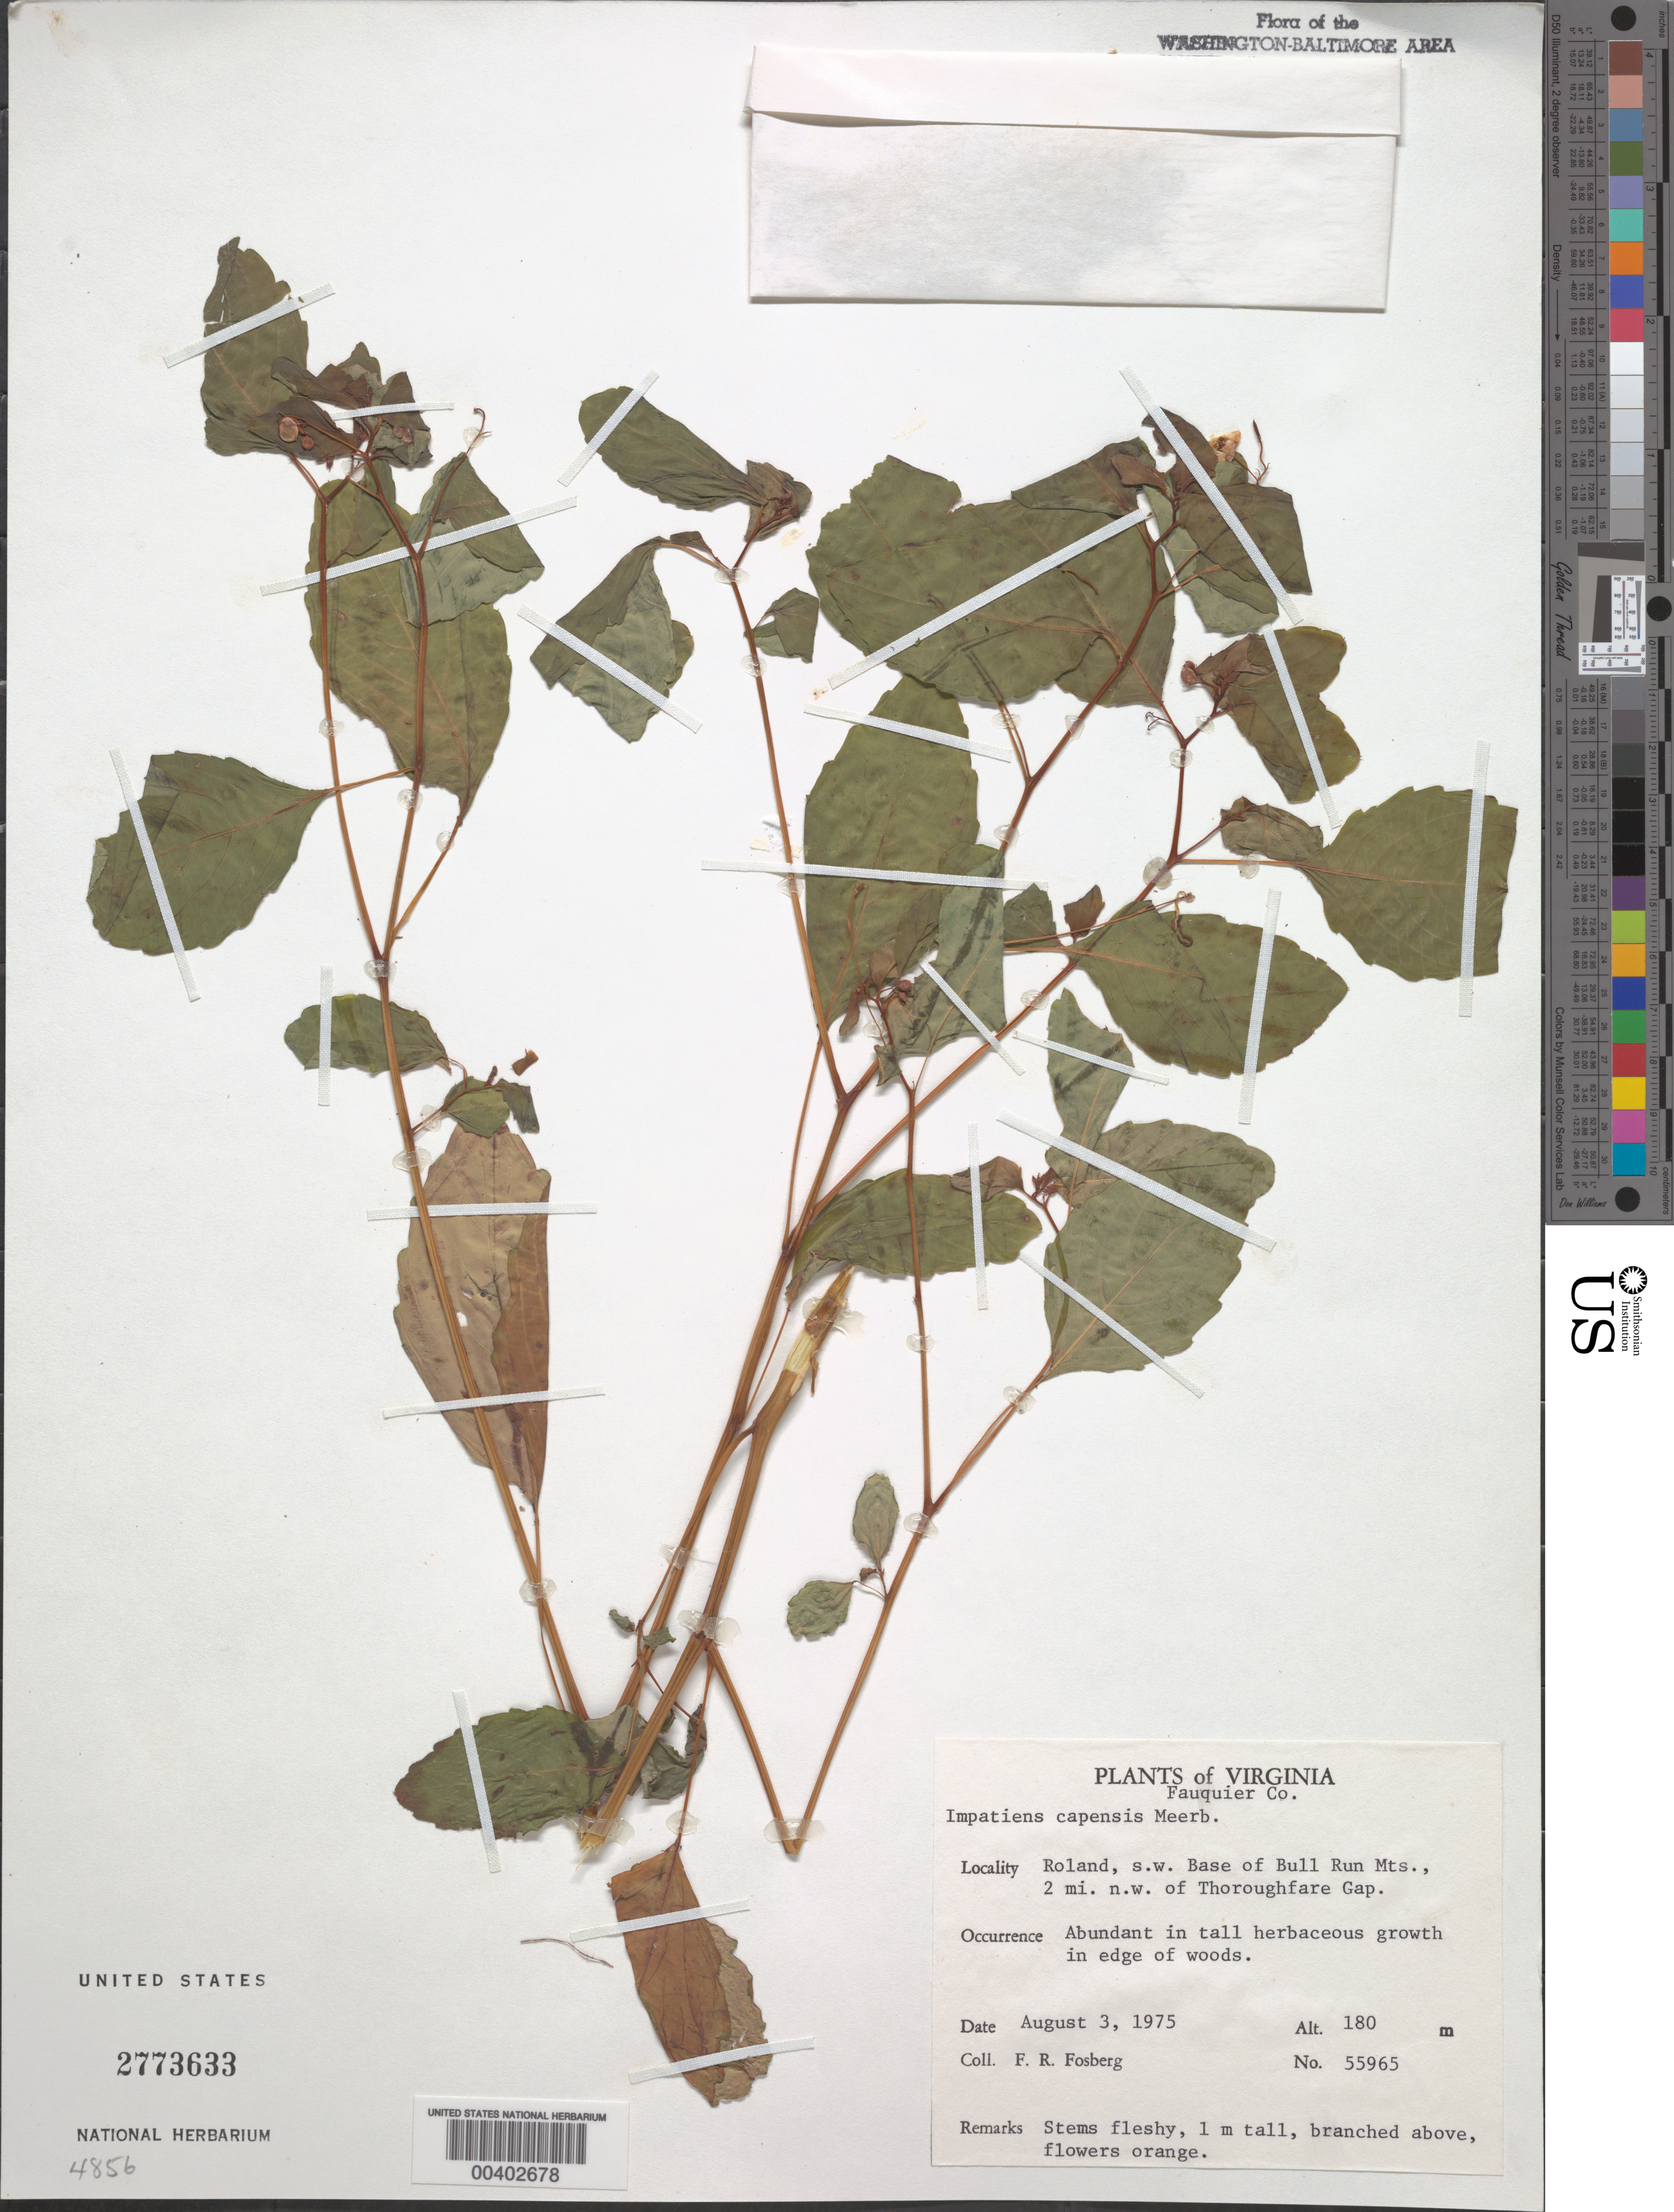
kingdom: Plantae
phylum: Tracheophyta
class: Magnoliopsida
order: Ericales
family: Balsaminaceae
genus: Impatiens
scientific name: Impatiens capensis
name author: Meerb.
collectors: F. R. Fosberg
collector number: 55965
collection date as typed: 03 Aug 1975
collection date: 1975-08-03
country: United States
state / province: Virginia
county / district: Fauquier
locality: Roland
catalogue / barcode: US 2773633